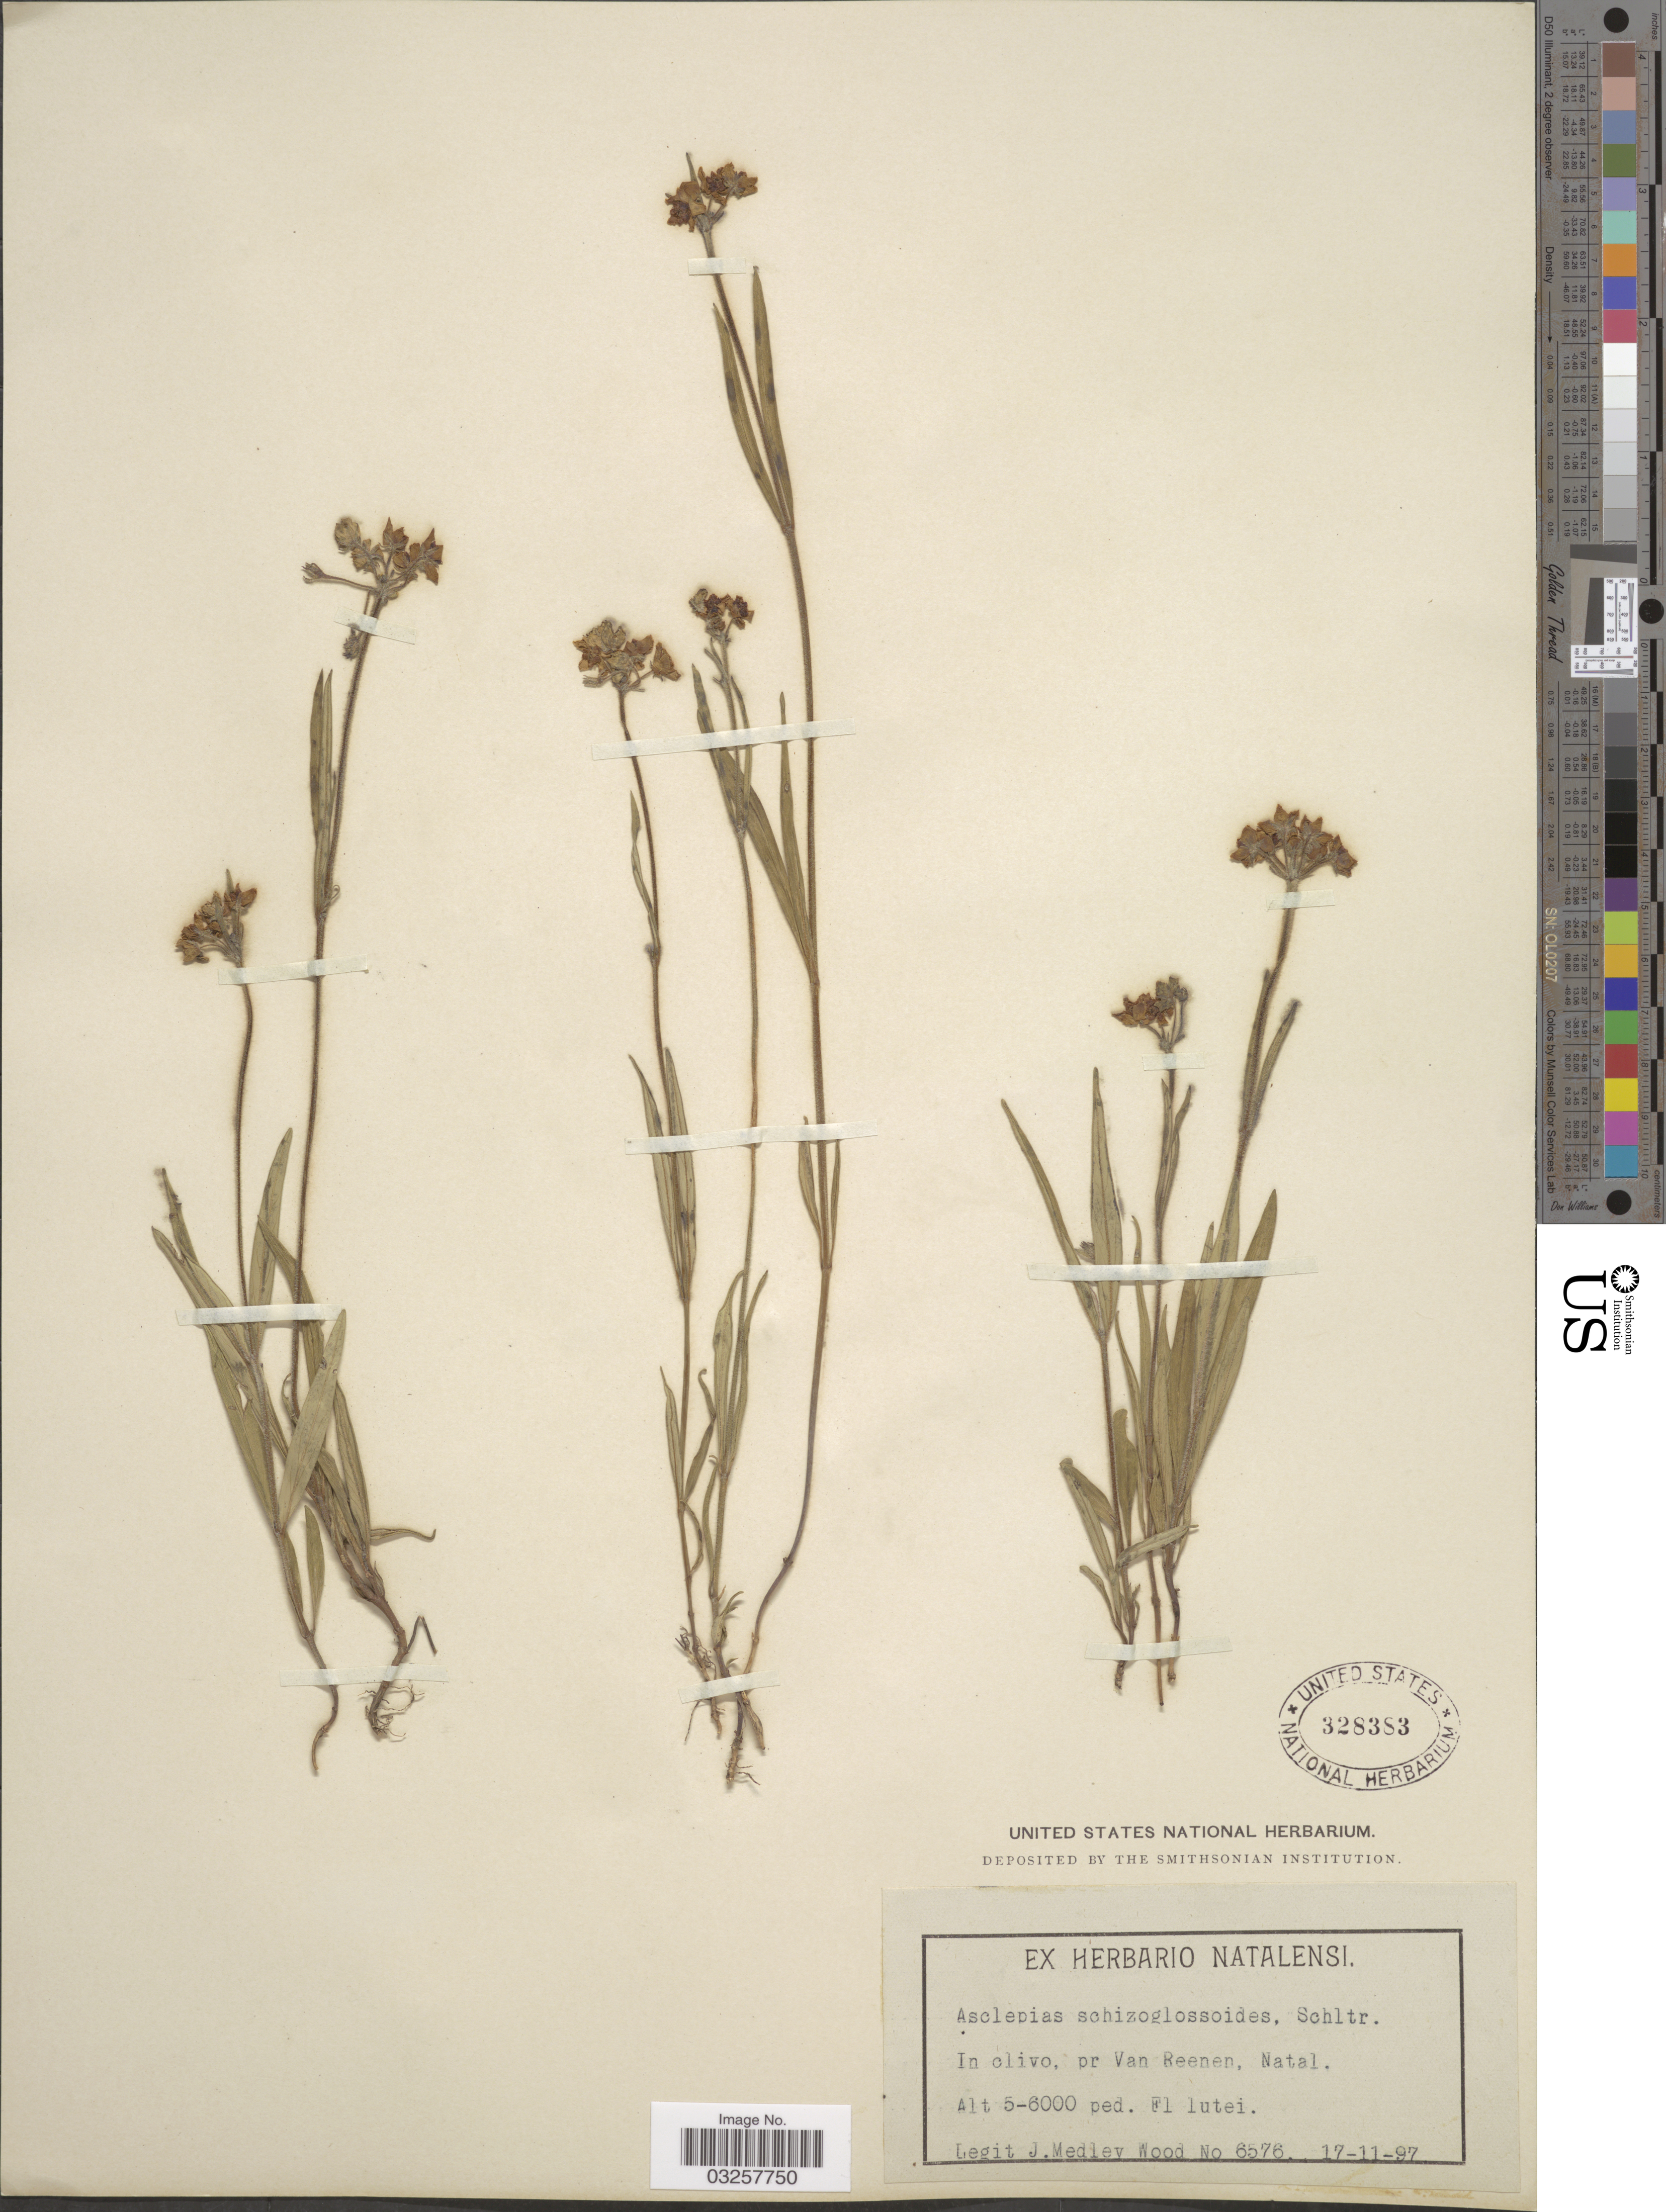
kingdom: Plantae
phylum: Tracheophyta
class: Magnoliopsida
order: Gentianales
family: Apocynaceae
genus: Asclepias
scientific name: Asclepias schizoglossoides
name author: Schltr.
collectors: J. M. Wood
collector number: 6576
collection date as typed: Transcribed d/m/y: 17/11/97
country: South Africa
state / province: KwaZulu-Natal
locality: In clivo, pr Van Reenen, Natal.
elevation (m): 1524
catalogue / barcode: US 328383